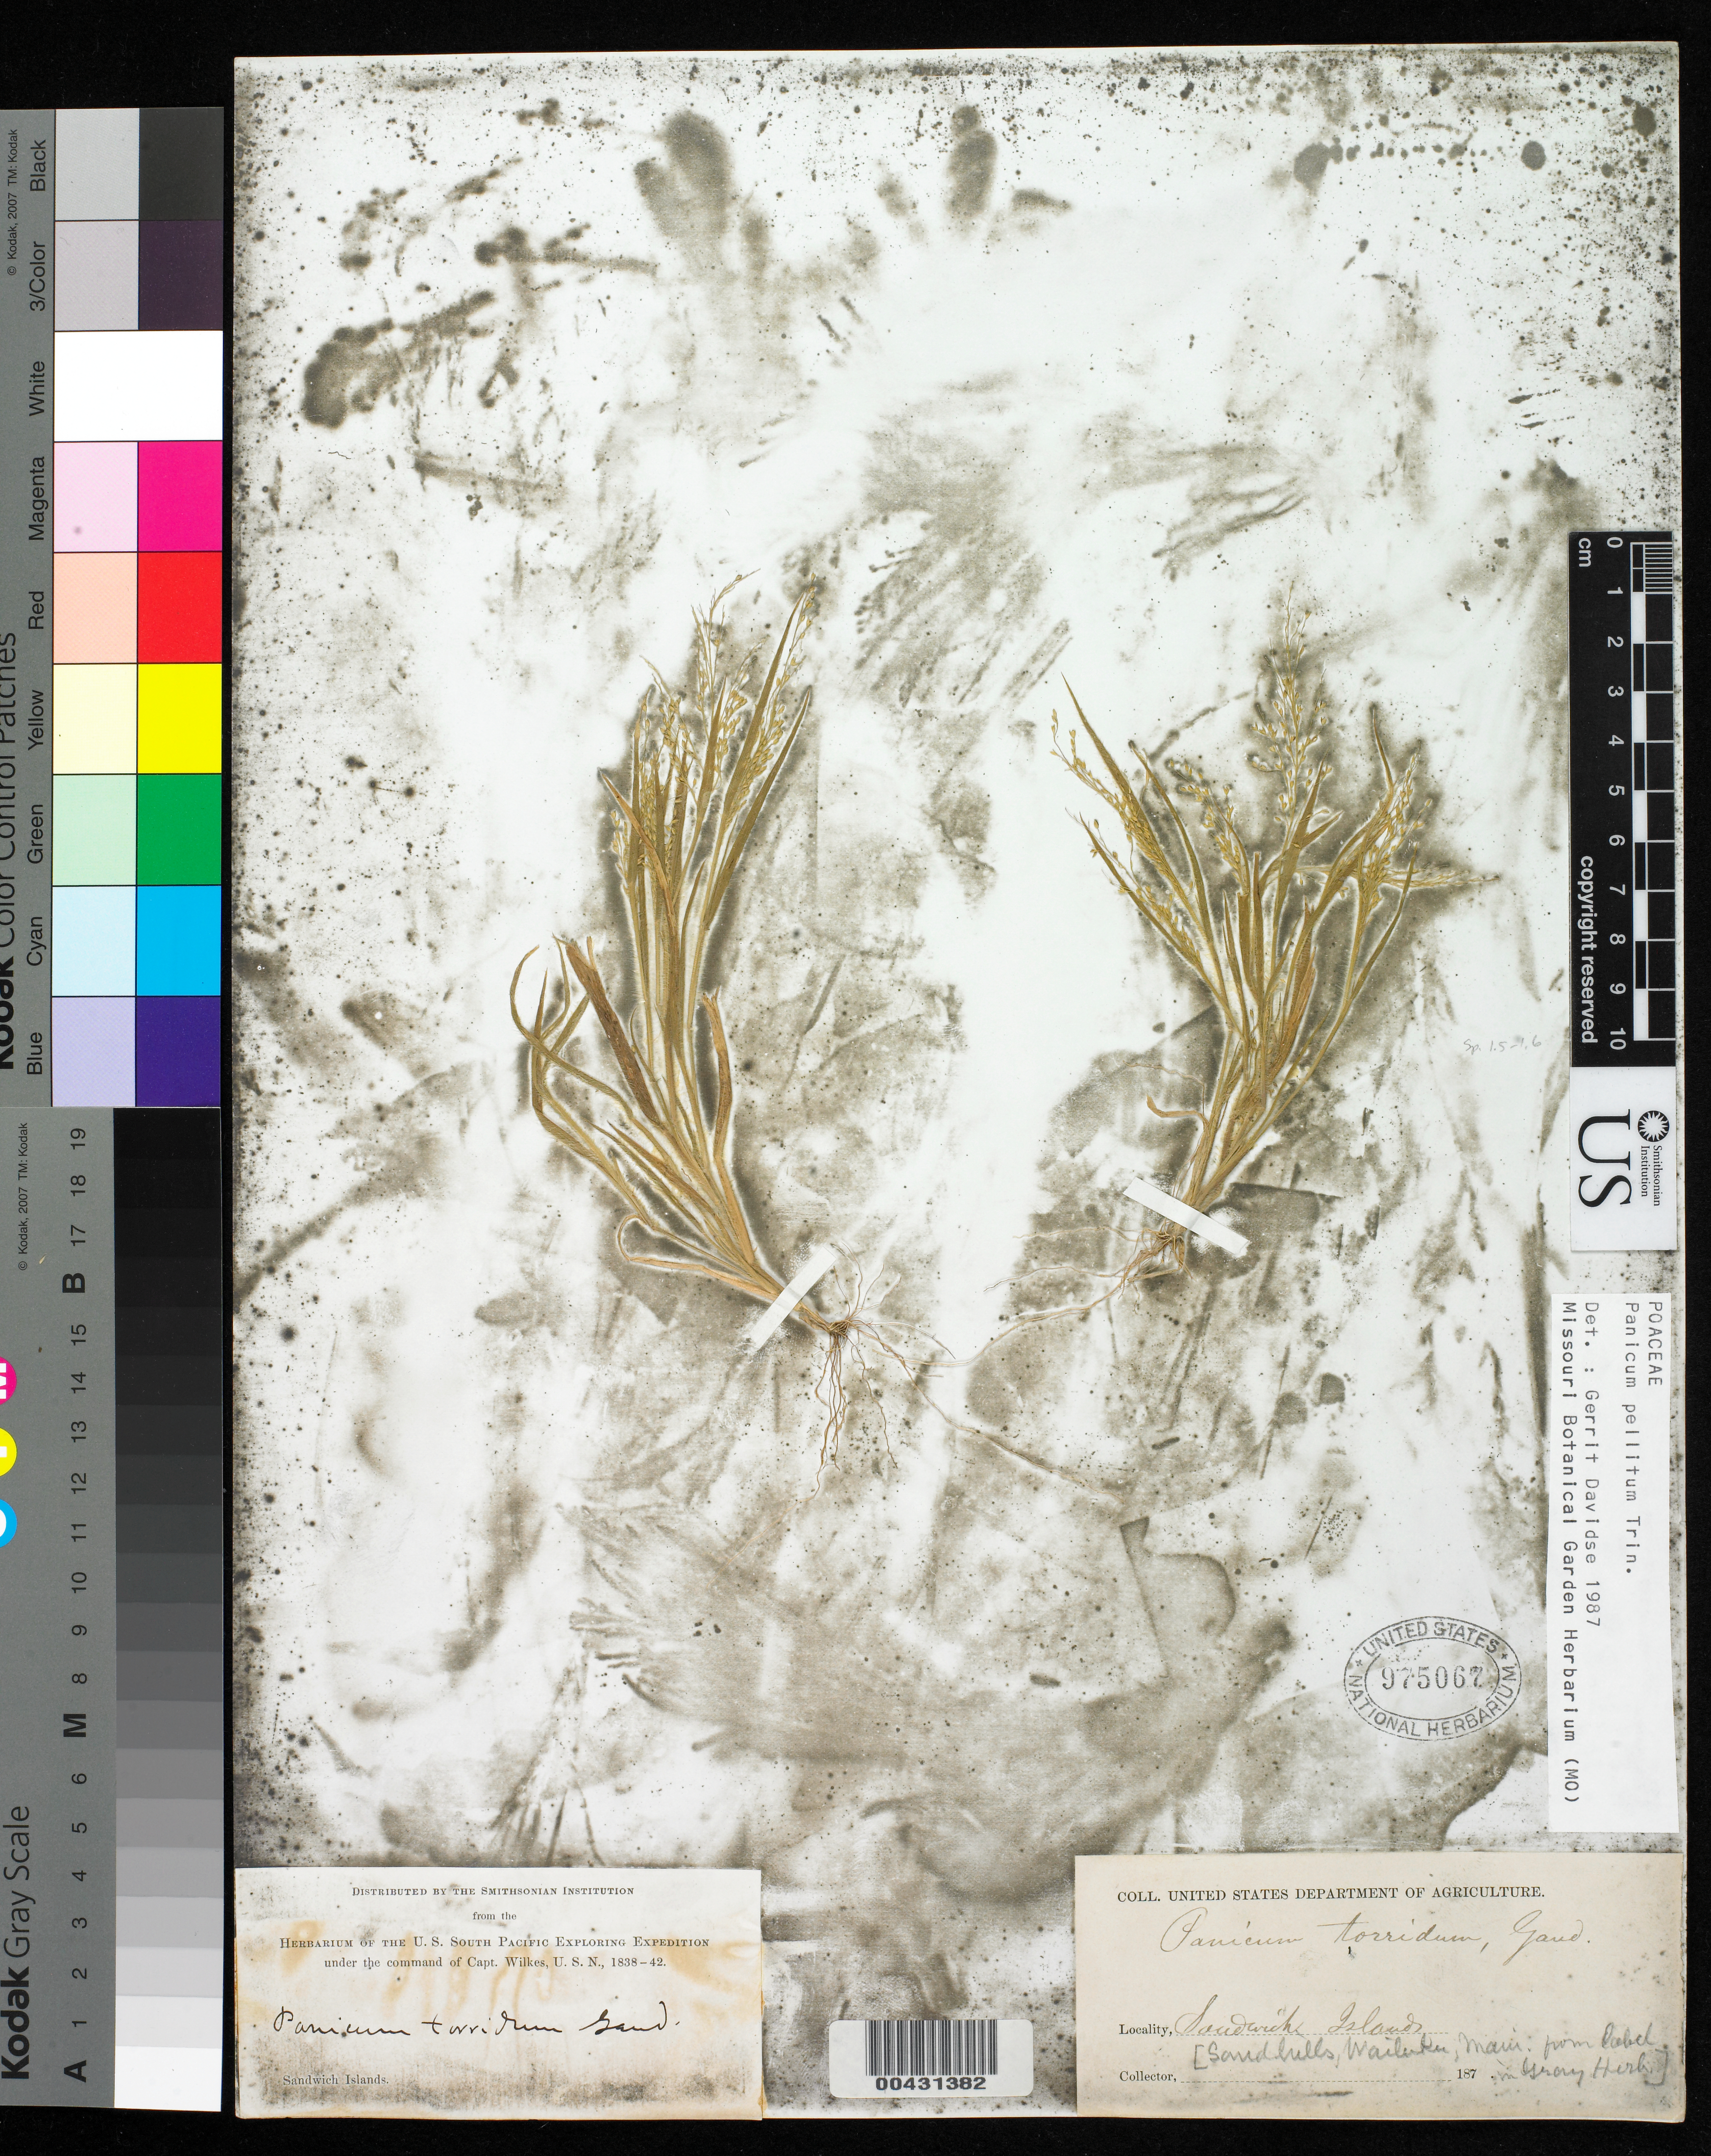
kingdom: Plantae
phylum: Tracheophyta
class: Liliopsida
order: Poales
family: Poaceae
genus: Panicum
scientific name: Panicum pellitum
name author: Trin.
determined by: Davidse, Gerrit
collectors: Wilkes Explor. Exped.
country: United States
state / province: Hawaii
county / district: Maui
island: Maui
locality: Sandwich Islands, Wailuku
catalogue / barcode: US 975067